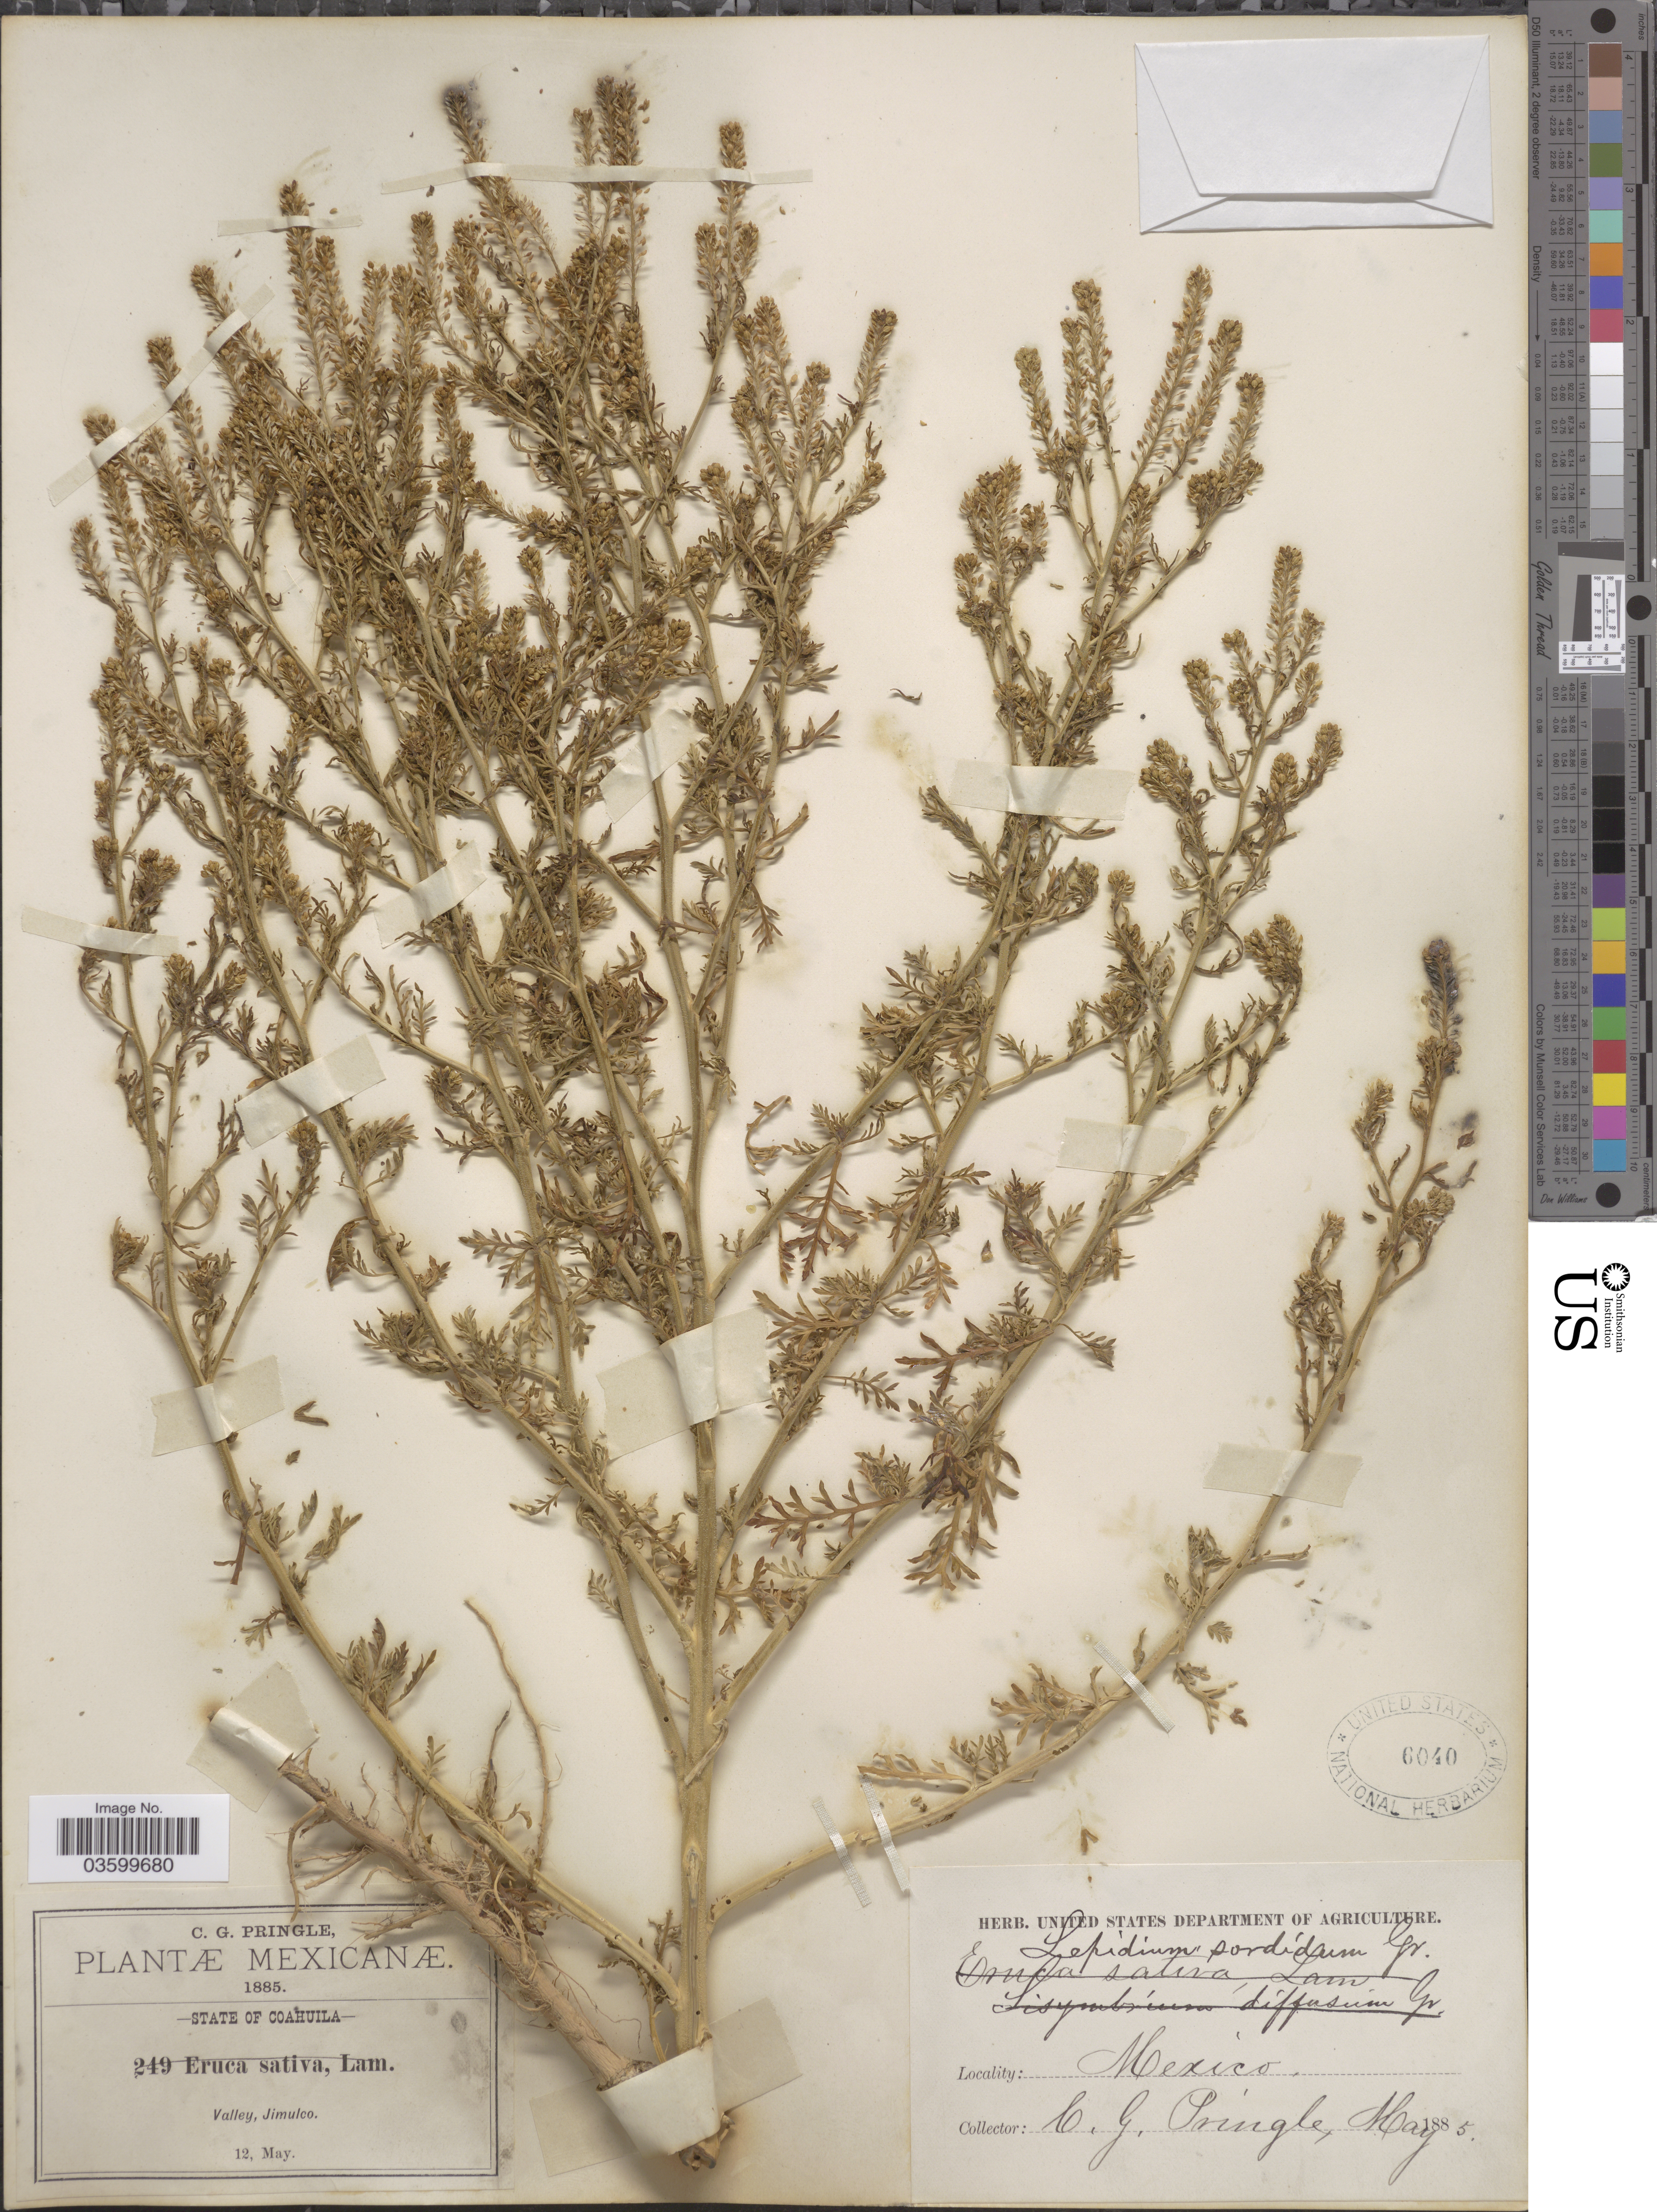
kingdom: Plantae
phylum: Tracheophyta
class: Magnoliopsida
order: Brassicales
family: Brassicaceae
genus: Lepidium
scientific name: Lepidium sordidum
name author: A. Gray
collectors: C. G. Pringle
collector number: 249?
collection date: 1885-05-12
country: Mexico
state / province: Coahuila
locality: Valley, Jimulco.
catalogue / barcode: US 6040